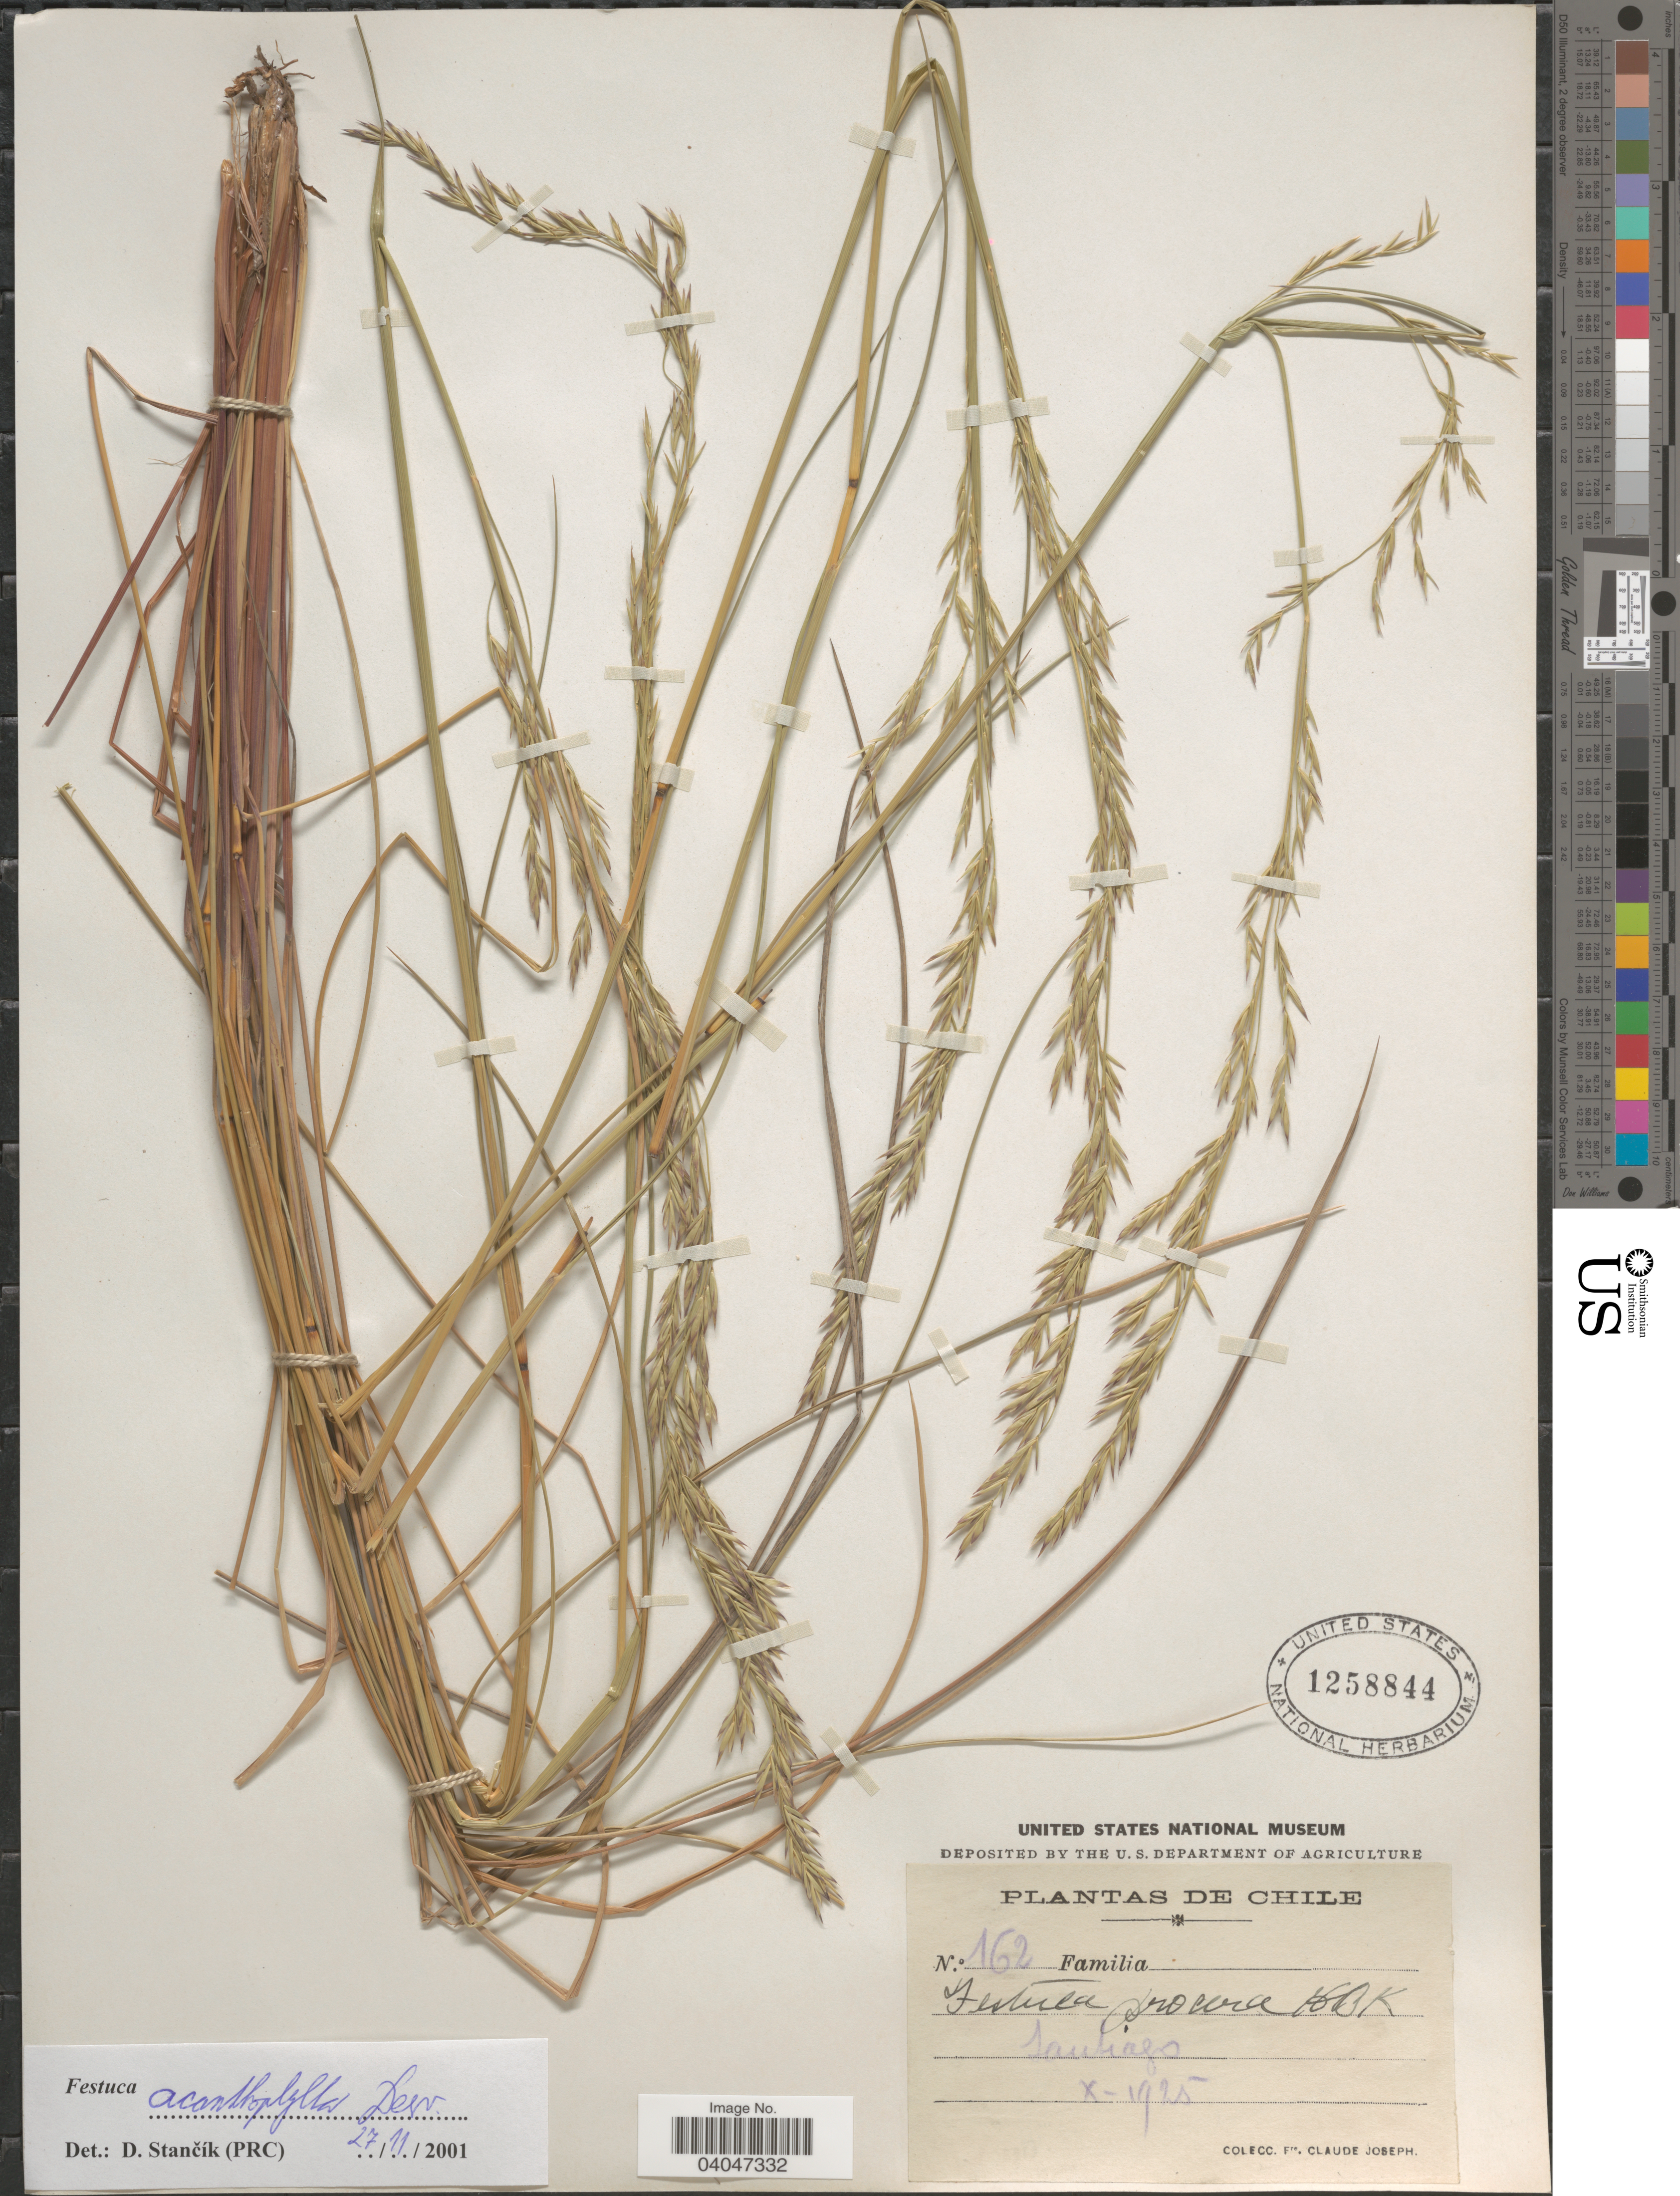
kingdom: Plantae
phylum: Tracheophyta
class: Liliopsida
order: Poales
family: Poaceae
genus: Festuca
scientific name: Festuca acanthophylla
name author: É. Desv.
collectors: Bro. Claude-Joseph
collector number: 162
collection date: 1925-10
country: Chile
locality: Santiago.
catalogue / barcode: US 1258844